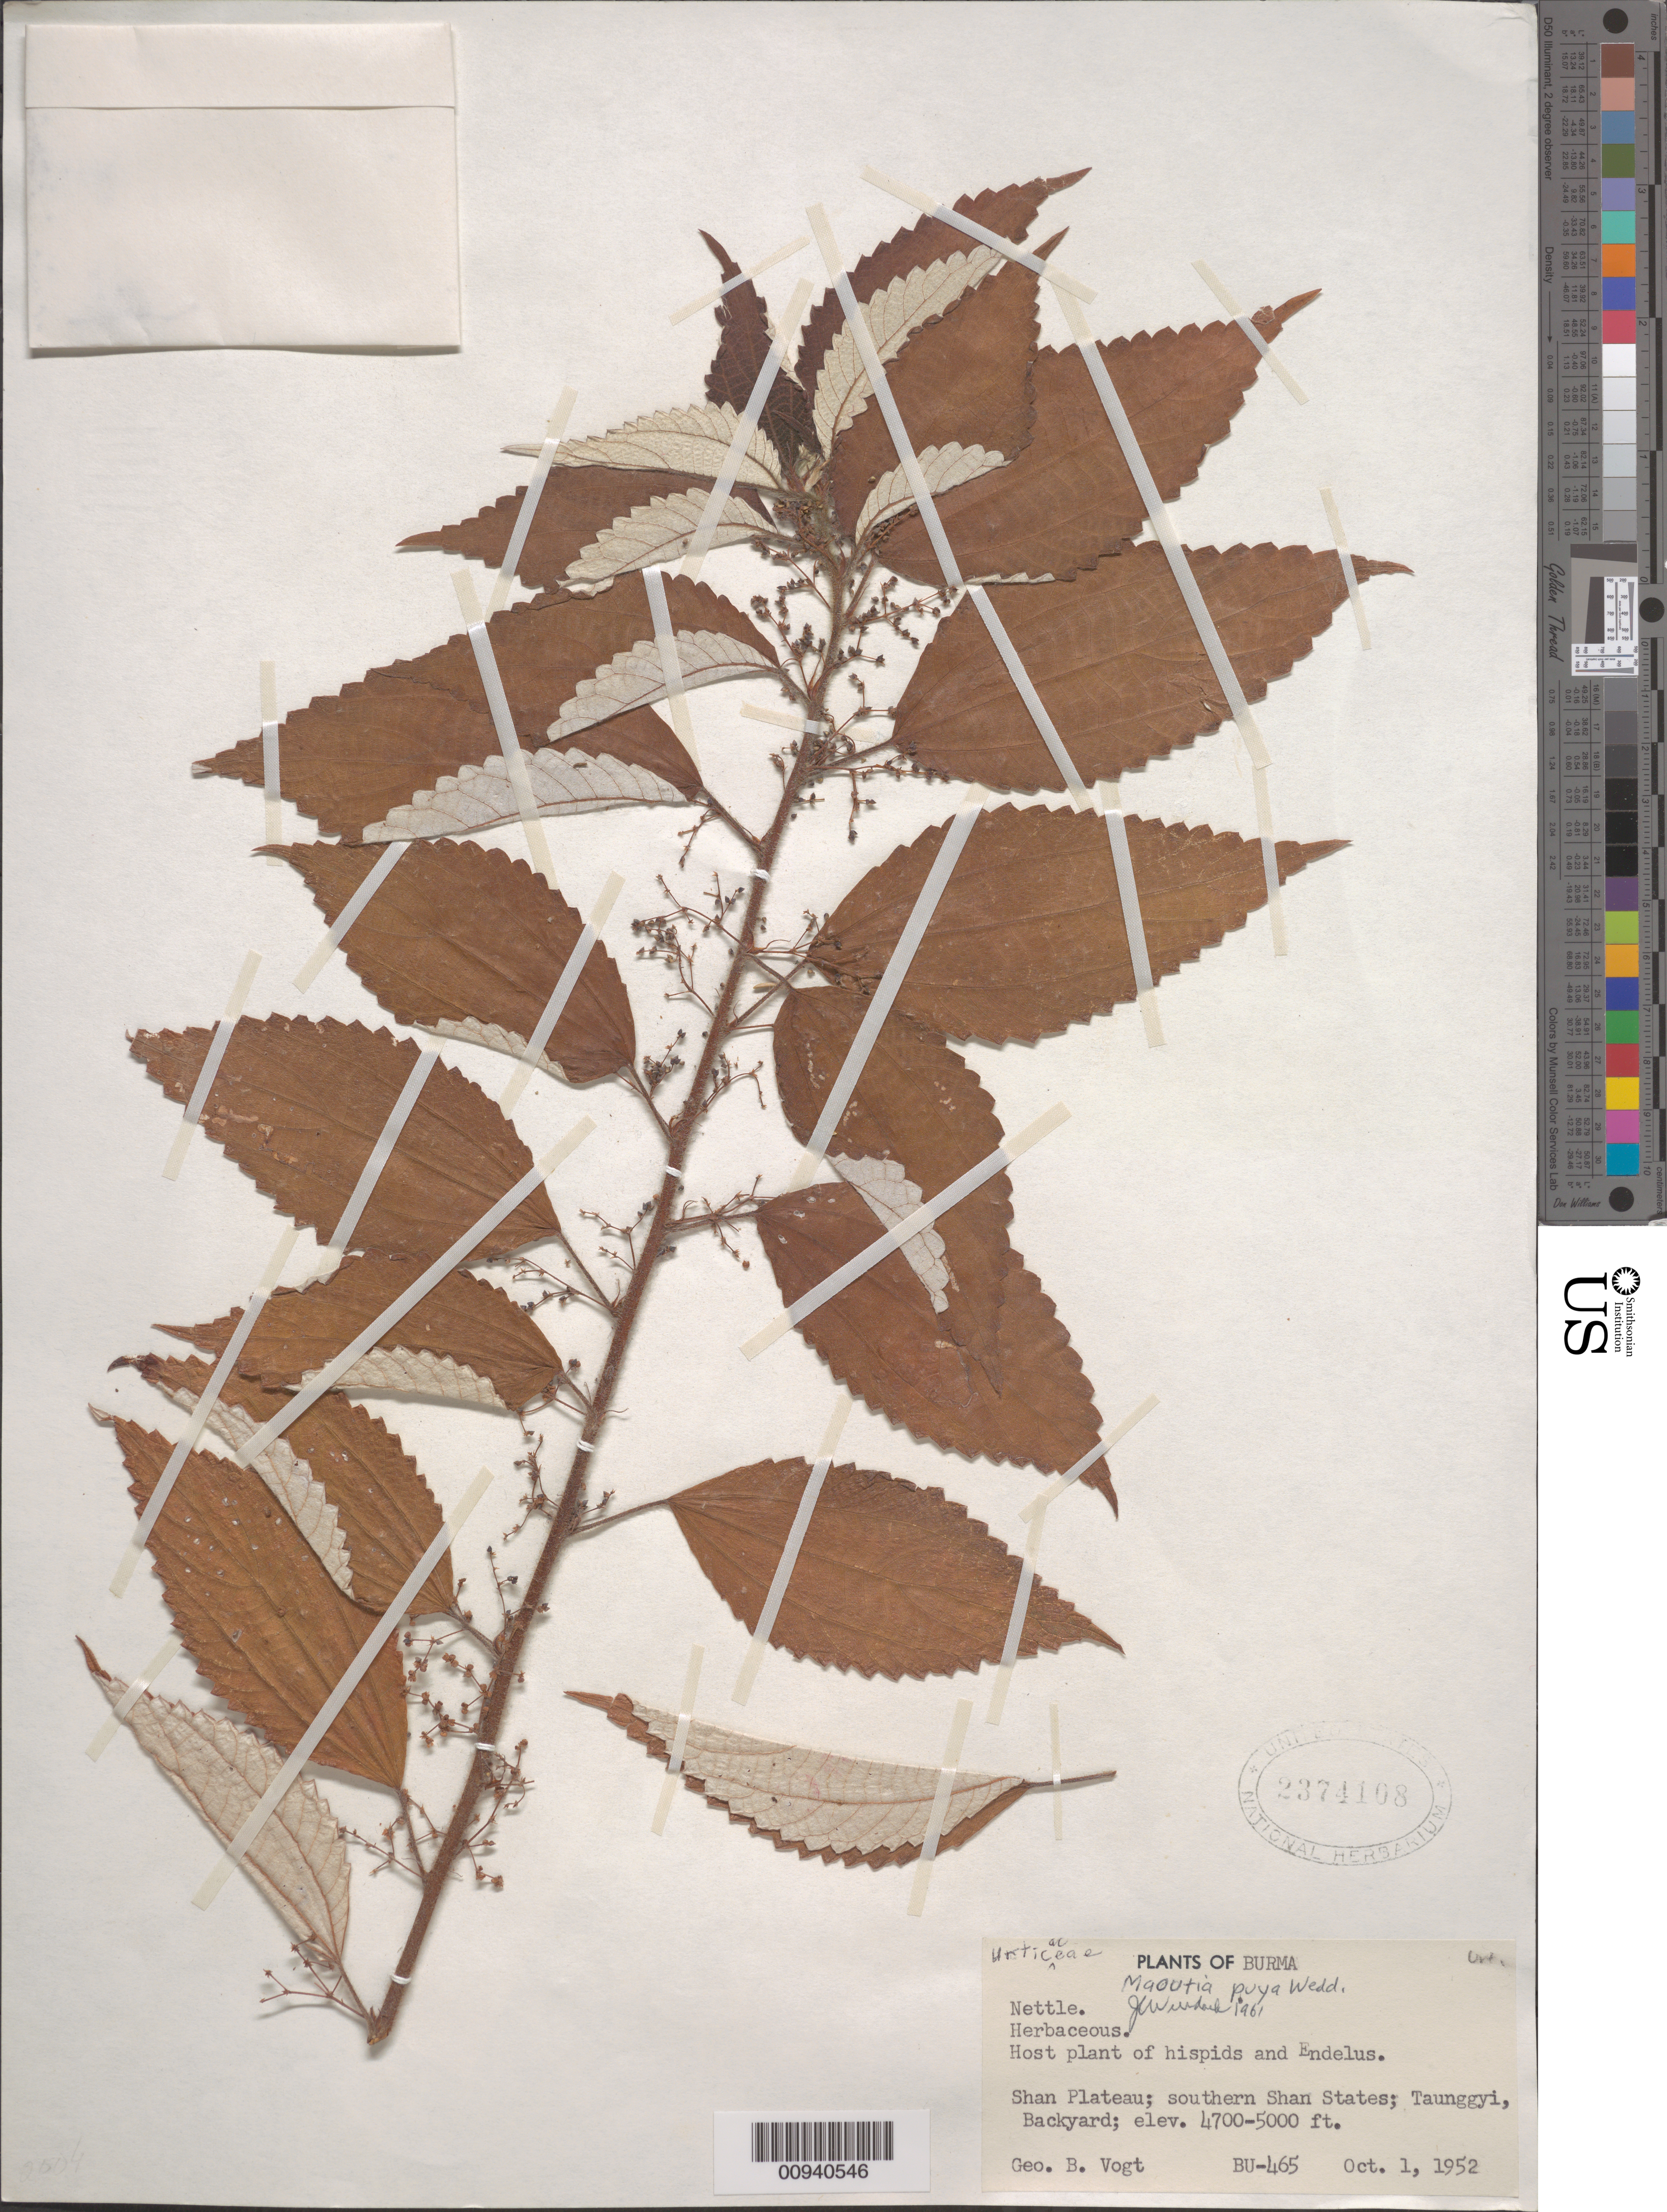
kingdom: Plantae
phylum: Tracheophyta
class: Magnoliopsida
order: Rosales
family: Urticaceae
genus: Maoutia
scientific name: Maoutia puya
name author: Wedd.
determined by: Wurdack, John J., (US), US (UNITED STATES)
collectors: G. B. Vogt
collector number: BU-465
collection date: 1952-10-01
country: Myanmar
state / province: Shan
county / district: Shan Plateau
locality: Taunggyi Backyard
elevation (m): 1433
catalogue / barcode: US 2374198